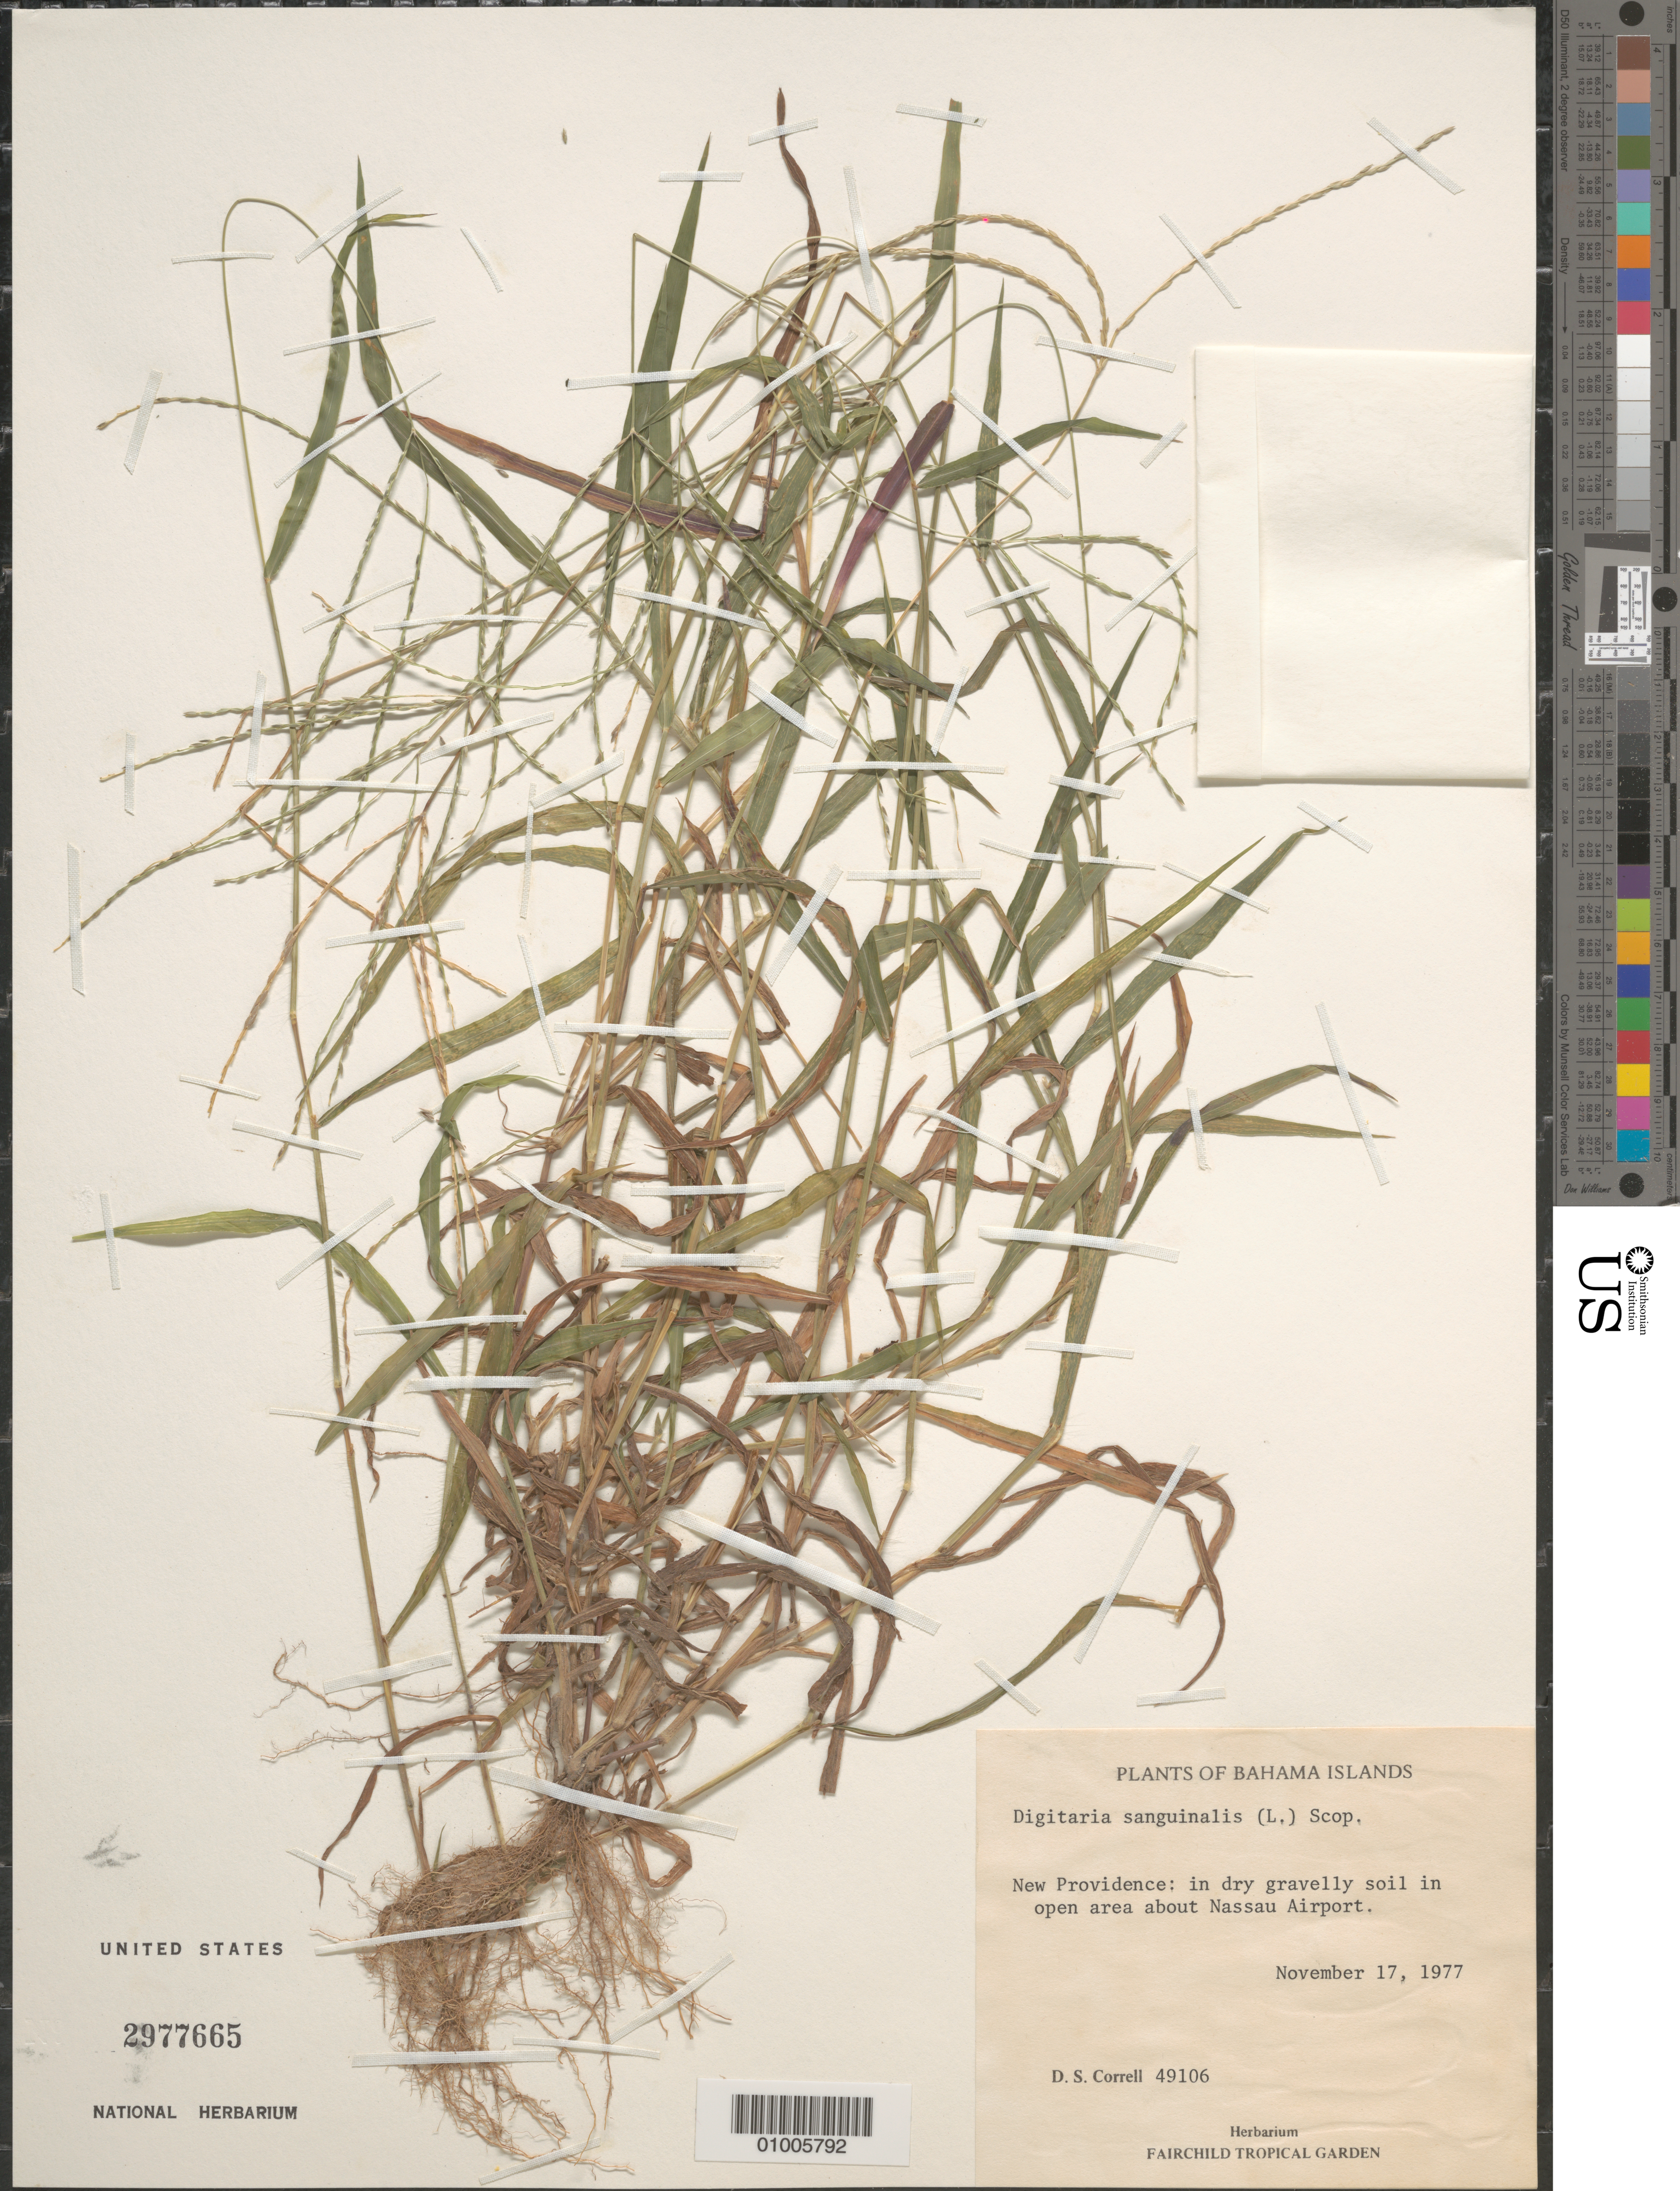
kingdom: Plantae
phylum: Tracheophyta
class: Liliopsida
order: Poales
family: Poaceae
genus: Digitaria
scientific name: Digitaria sanguinalis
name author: (L.) Scop.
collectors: D. S. Correll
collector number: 49106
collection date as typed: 17 Nov 1977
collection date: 1977-11-17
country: Bahamas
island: New Providence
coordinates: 0 N, 0 E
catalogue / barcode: US 2977665